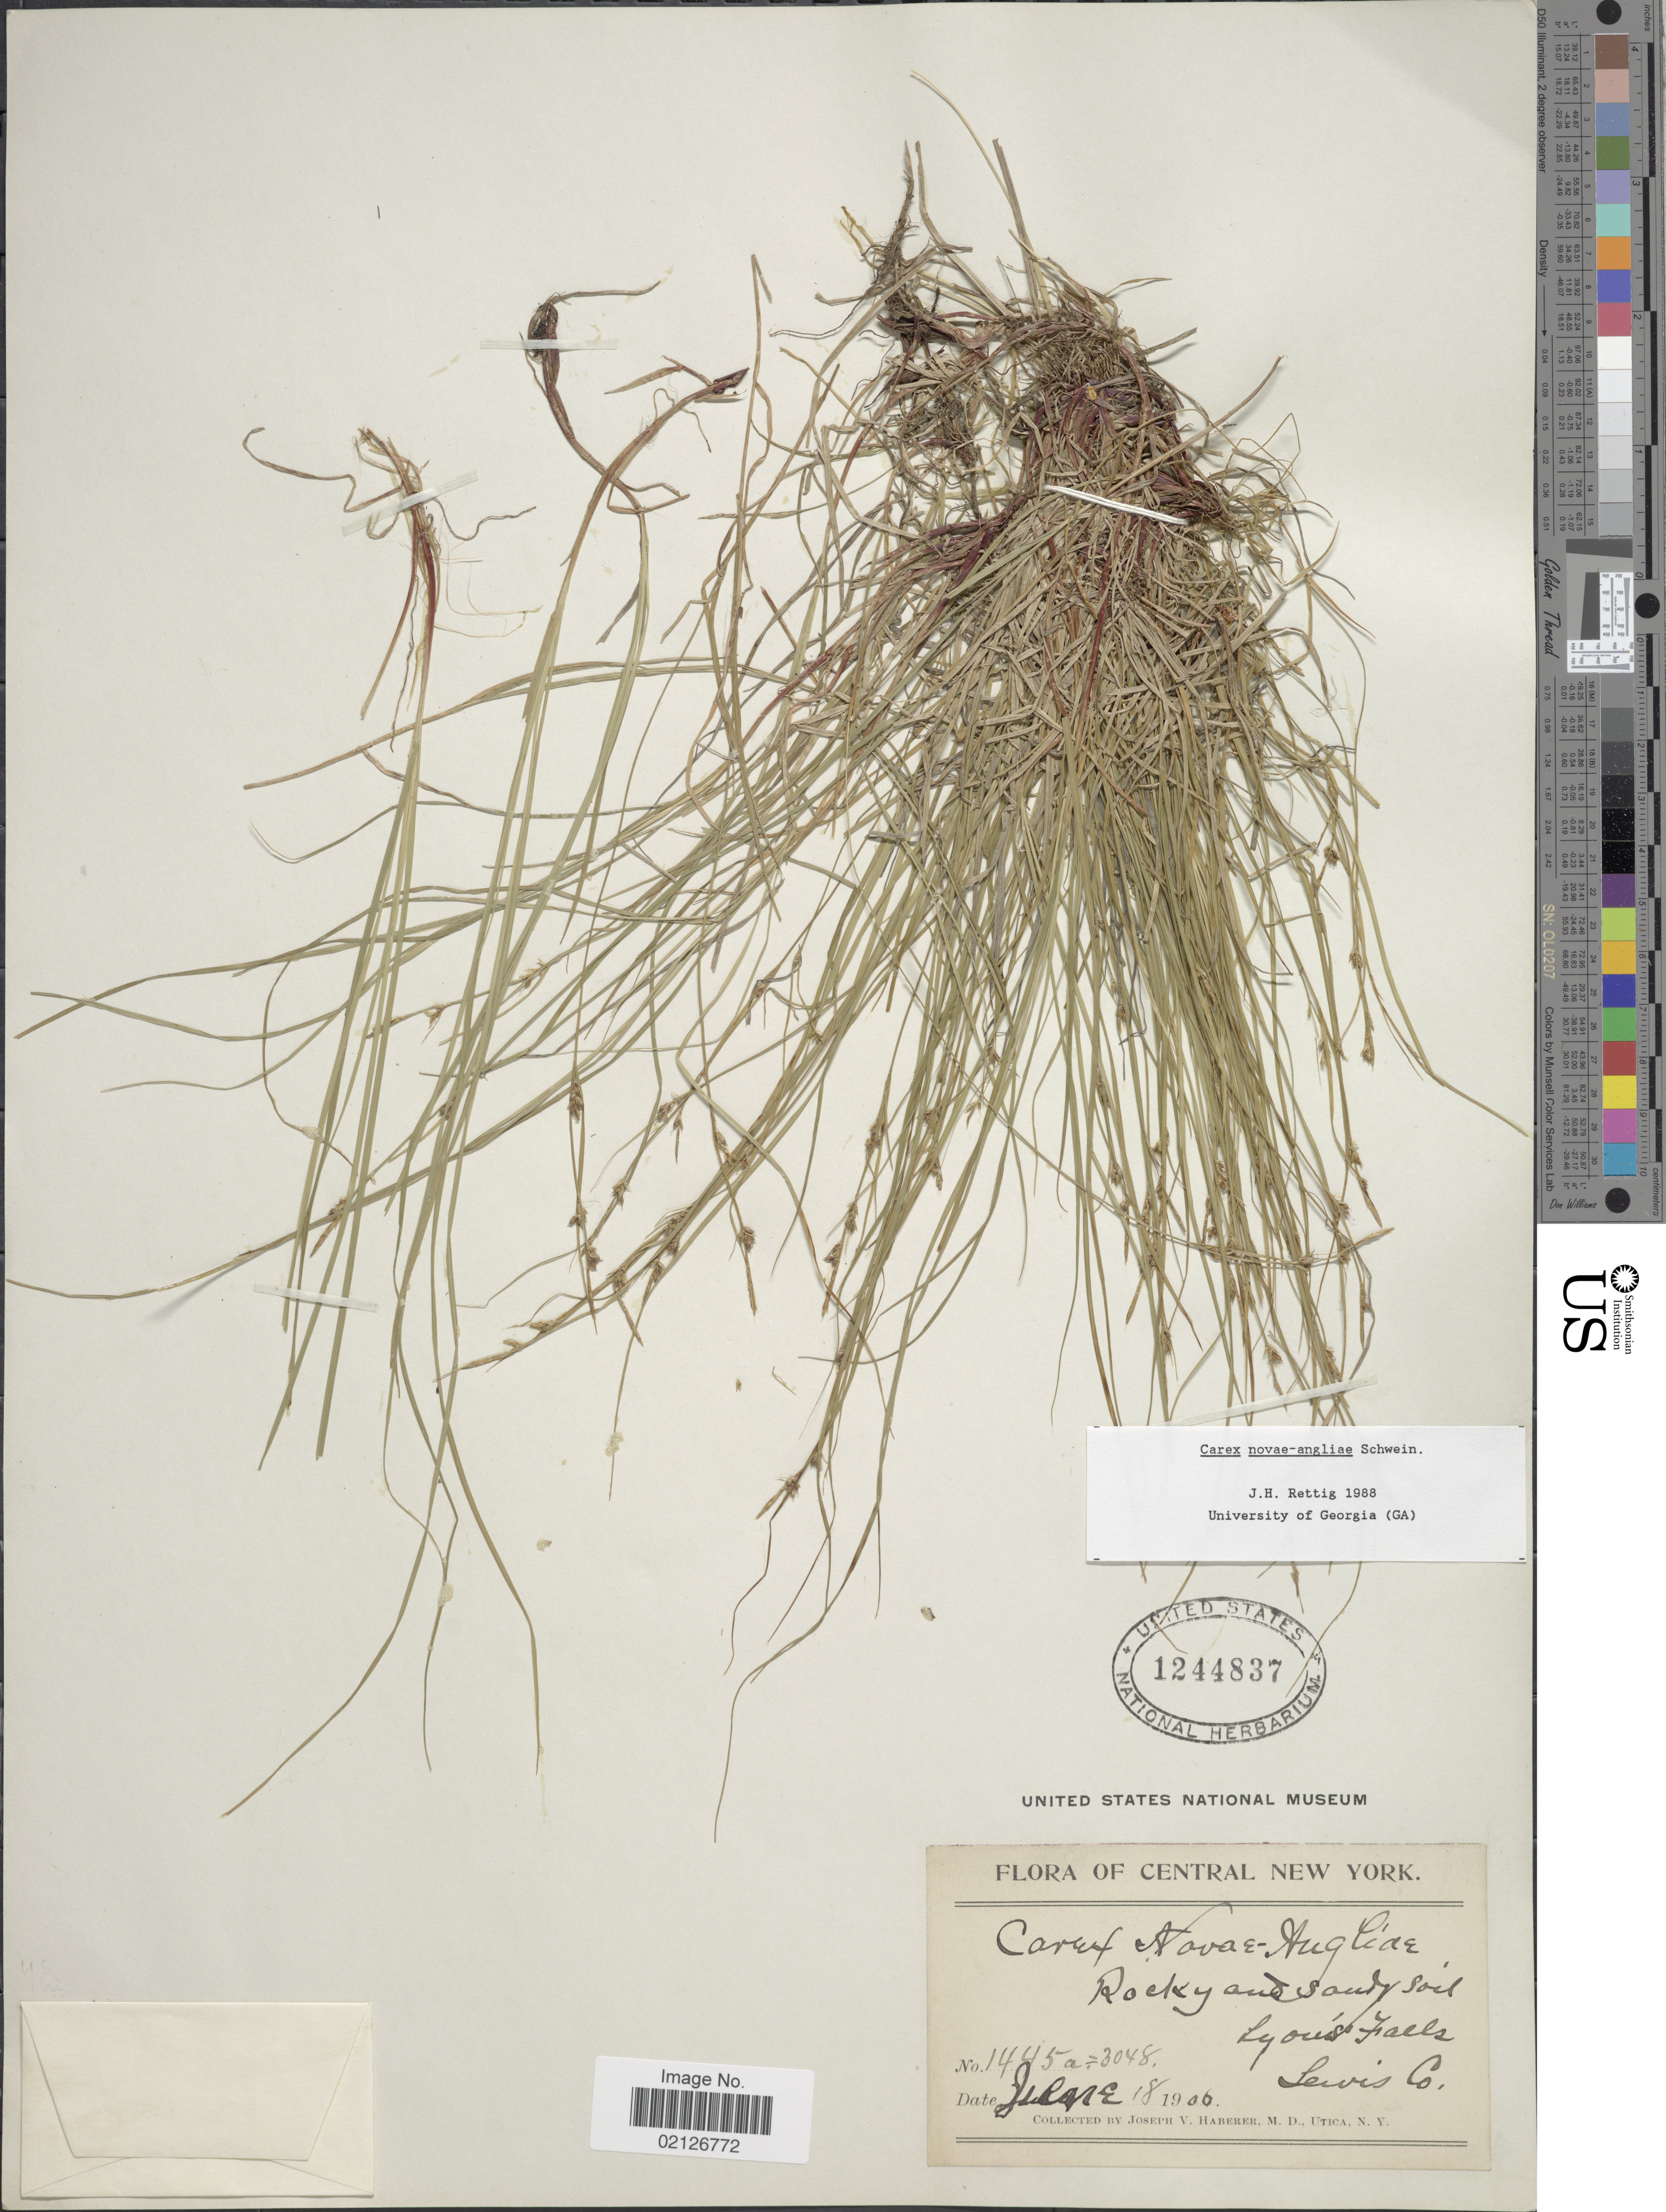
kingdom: Plantae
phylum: Tracheophyta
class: Liliopsida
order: Poales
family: Cyperaceae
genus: Carex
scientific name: Carex novae-angliae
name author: Schwein.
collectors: J. V. Haberer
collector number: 1445a/3048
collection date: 1906-06-18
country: United States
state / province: New York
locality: Rocky and sandy soil, Louis Falls, Lewis Co.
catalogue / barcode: US 1244837